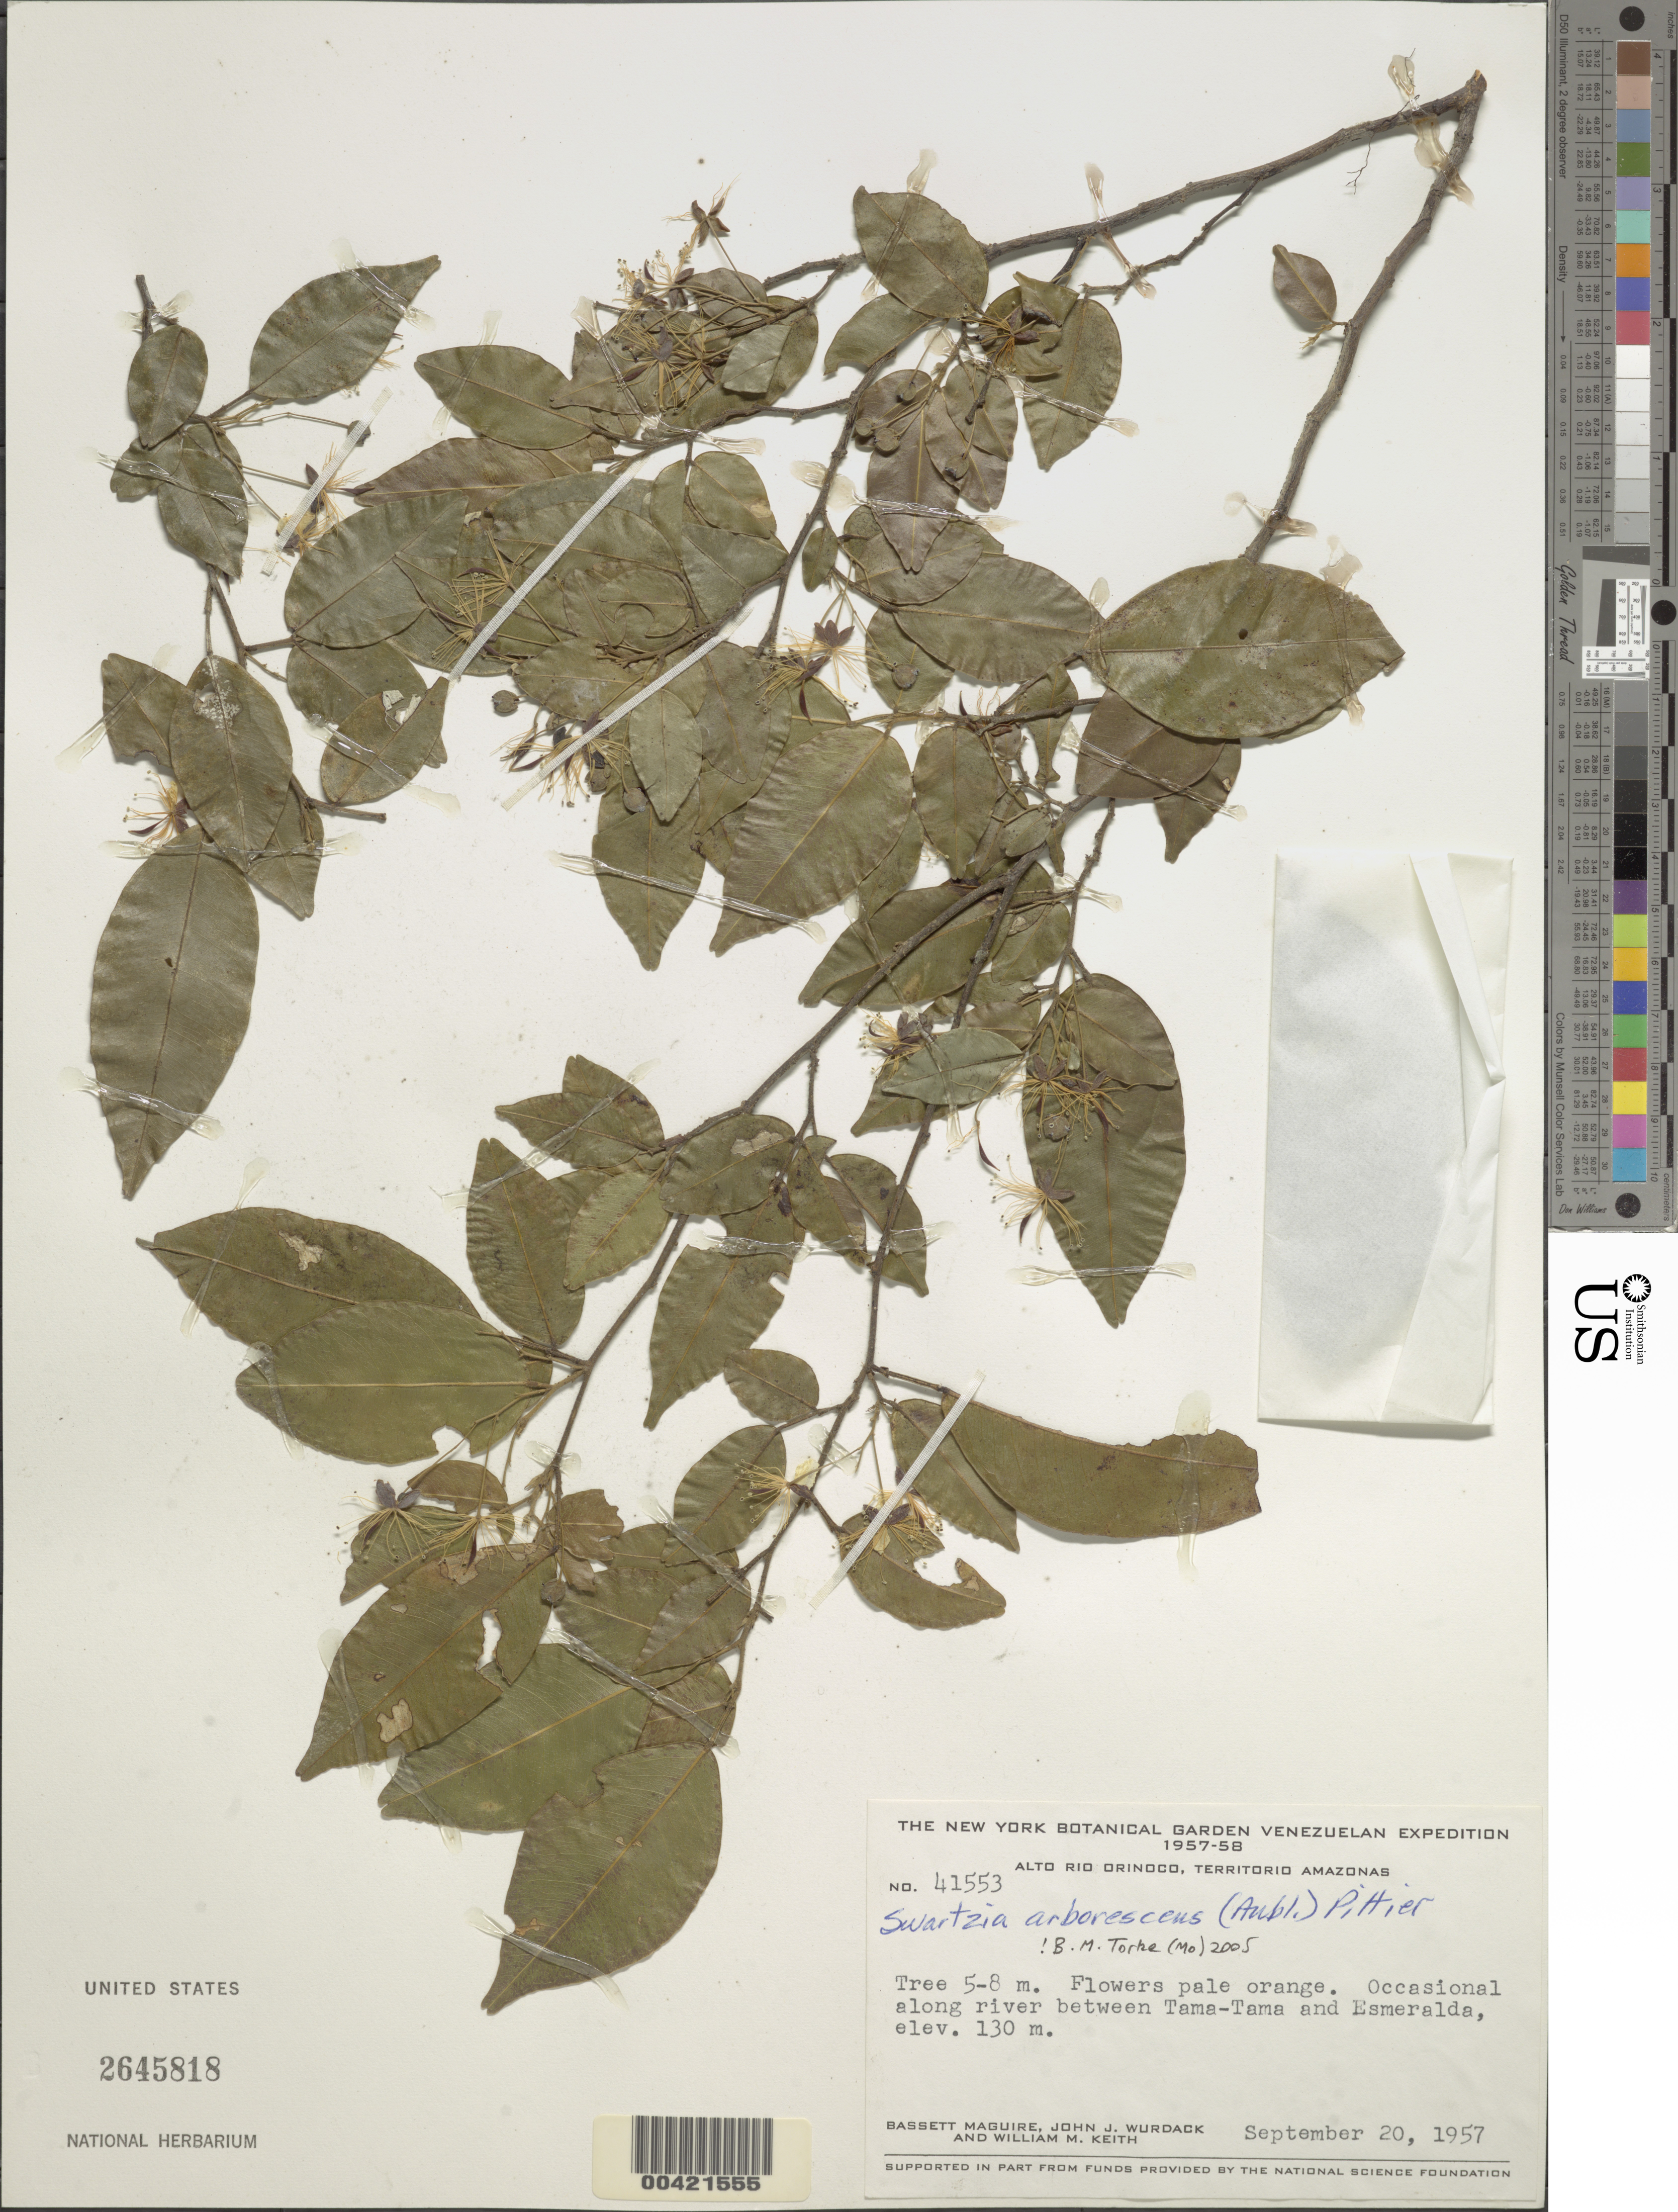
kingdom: Plantae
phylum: Tracheophyta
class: Magnoliopsida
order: Fabales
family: Fabaceae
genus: Swartzia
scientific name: Swartzia arborescens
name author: (Aubl.) Pittier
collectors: B. Maguire, J. J. Wurdack & W. Keith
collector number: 41553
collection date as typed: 20 Sep 1957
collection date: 1957-09-20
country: Venezuela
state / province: Amazonas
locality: Tama-tama and esmeralda, between; alto rio orinoco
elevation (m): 130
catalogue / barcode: US 2645818